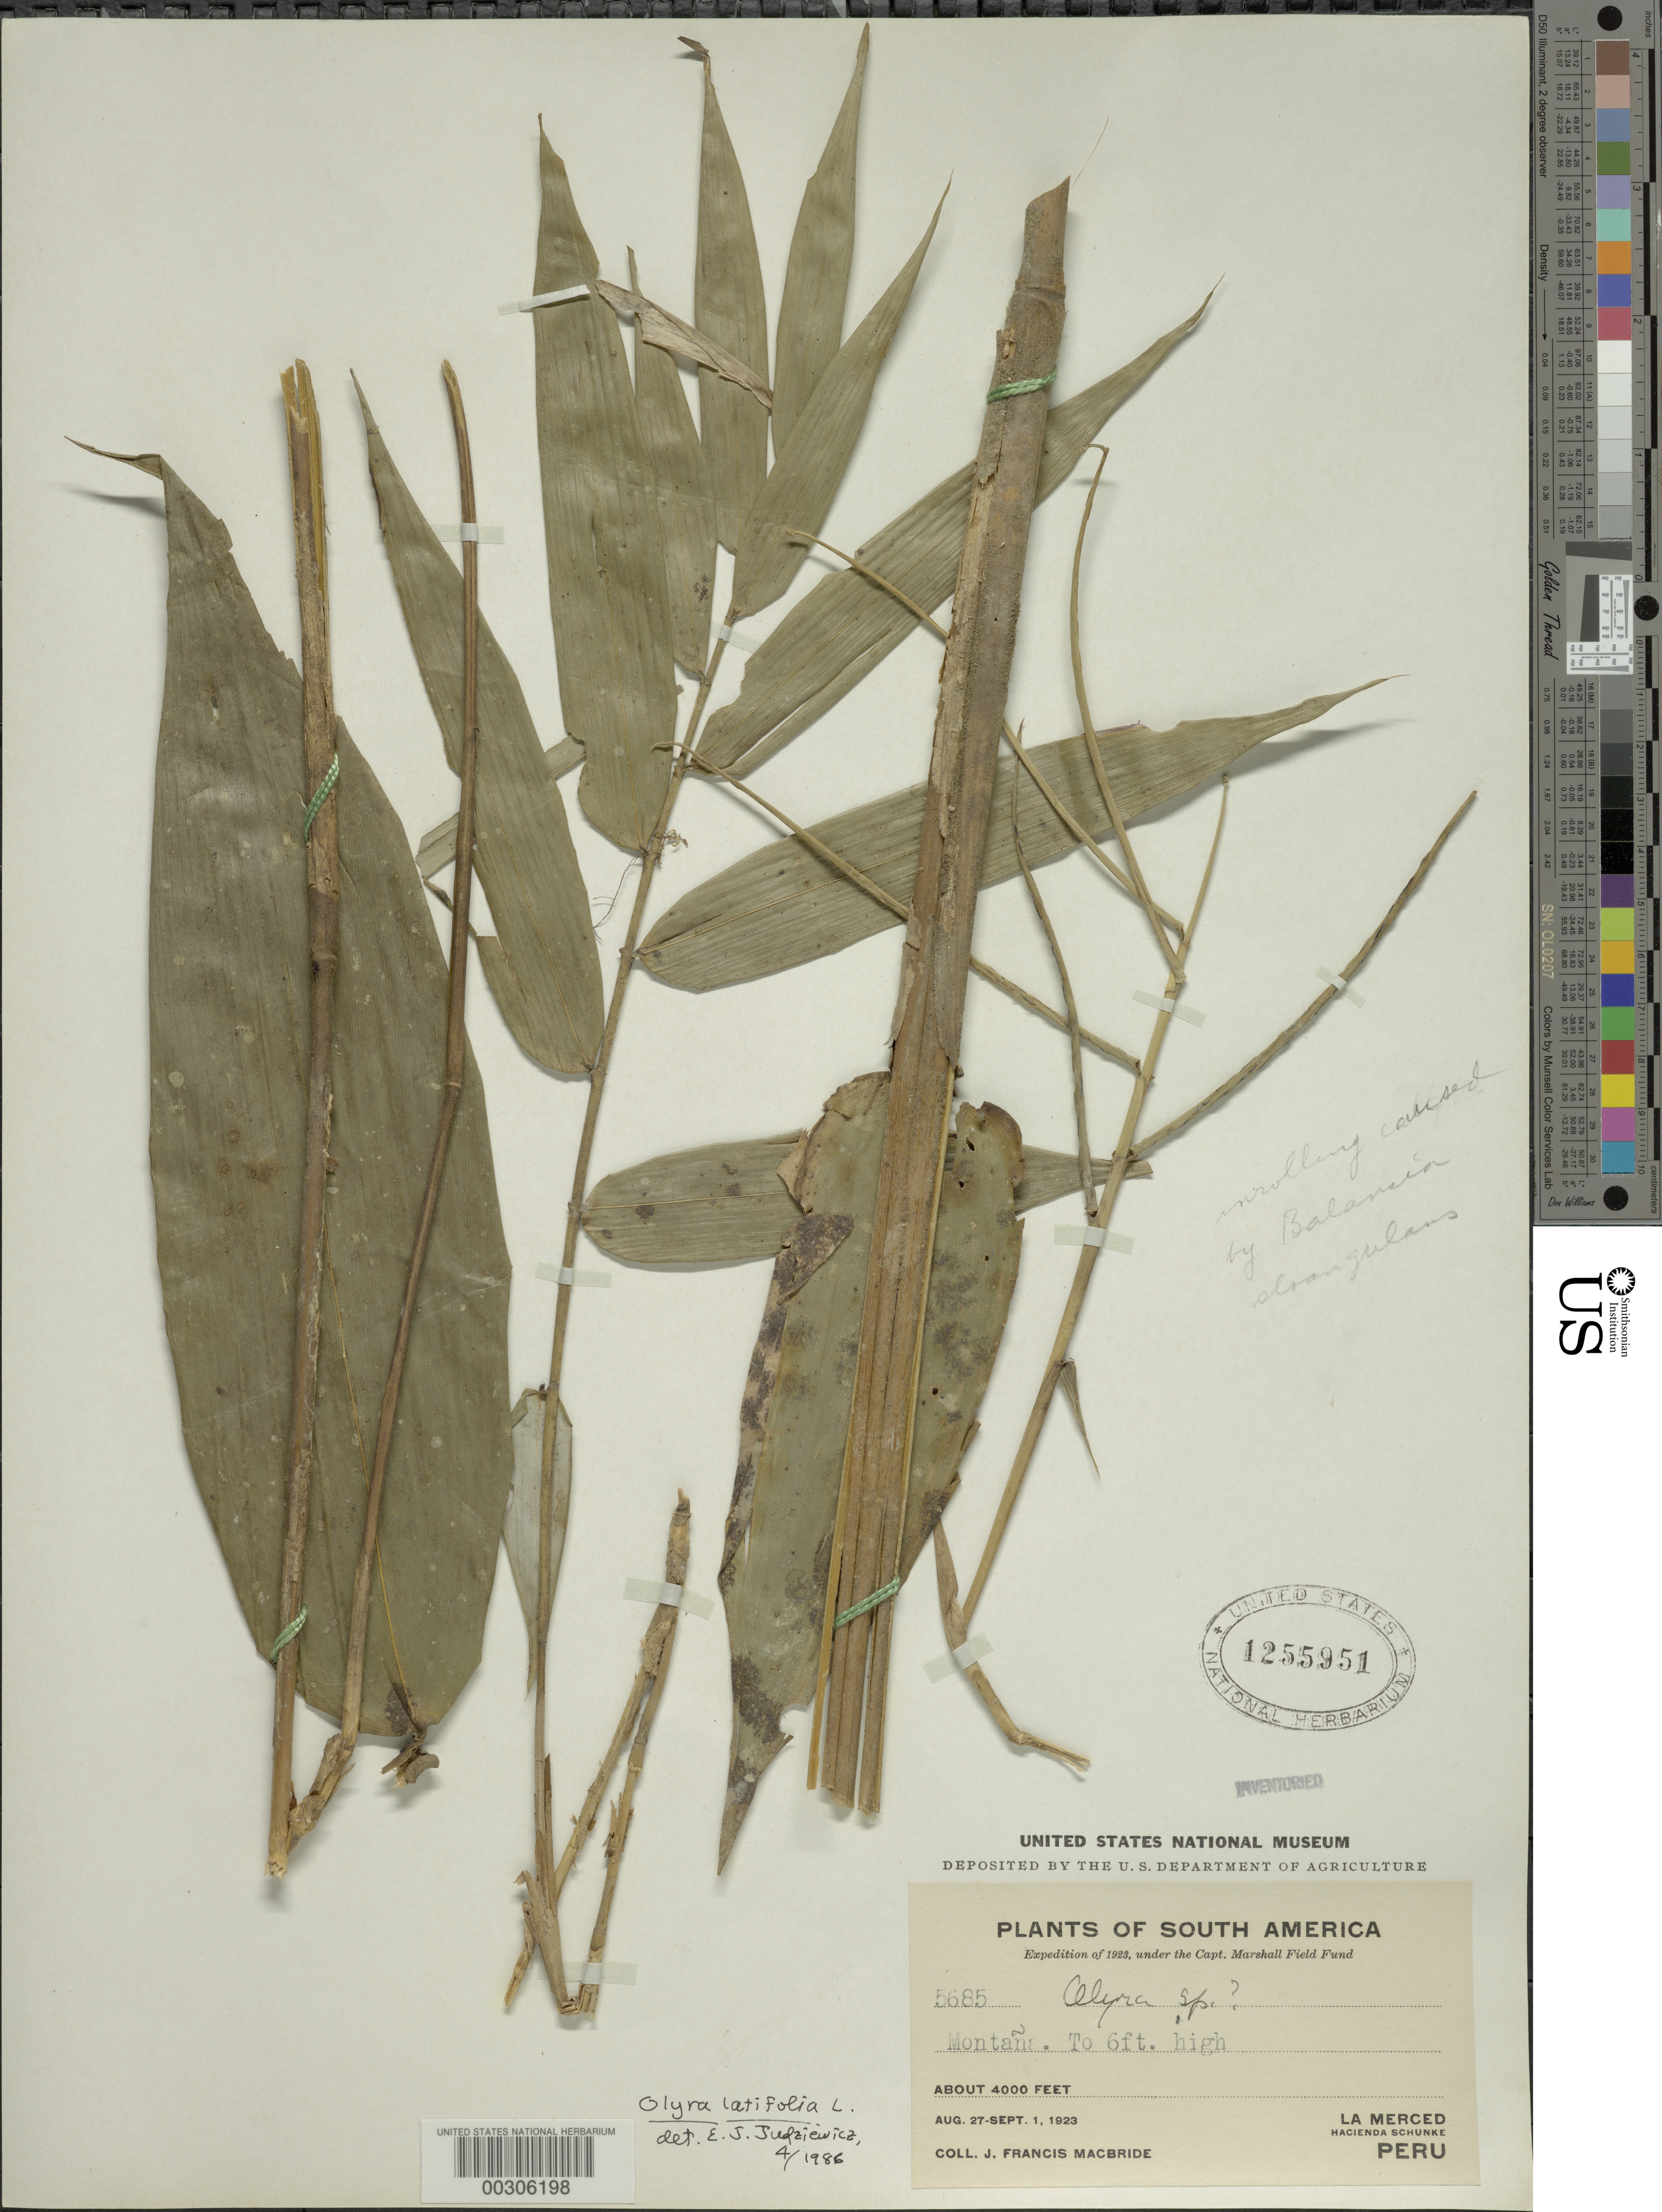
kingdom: Plantae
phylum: Tracheophyta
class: Liliopsida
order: Poales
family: Poaceae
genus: Olyra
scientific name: Olyra latifolia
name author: L.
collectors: J. F. Macbride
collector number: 5685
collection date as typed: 27 Aug 1923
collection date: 1923-08-27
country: Peru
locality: La Merced, Hacienda Schunke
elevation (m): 1220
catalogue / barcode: US 1255951